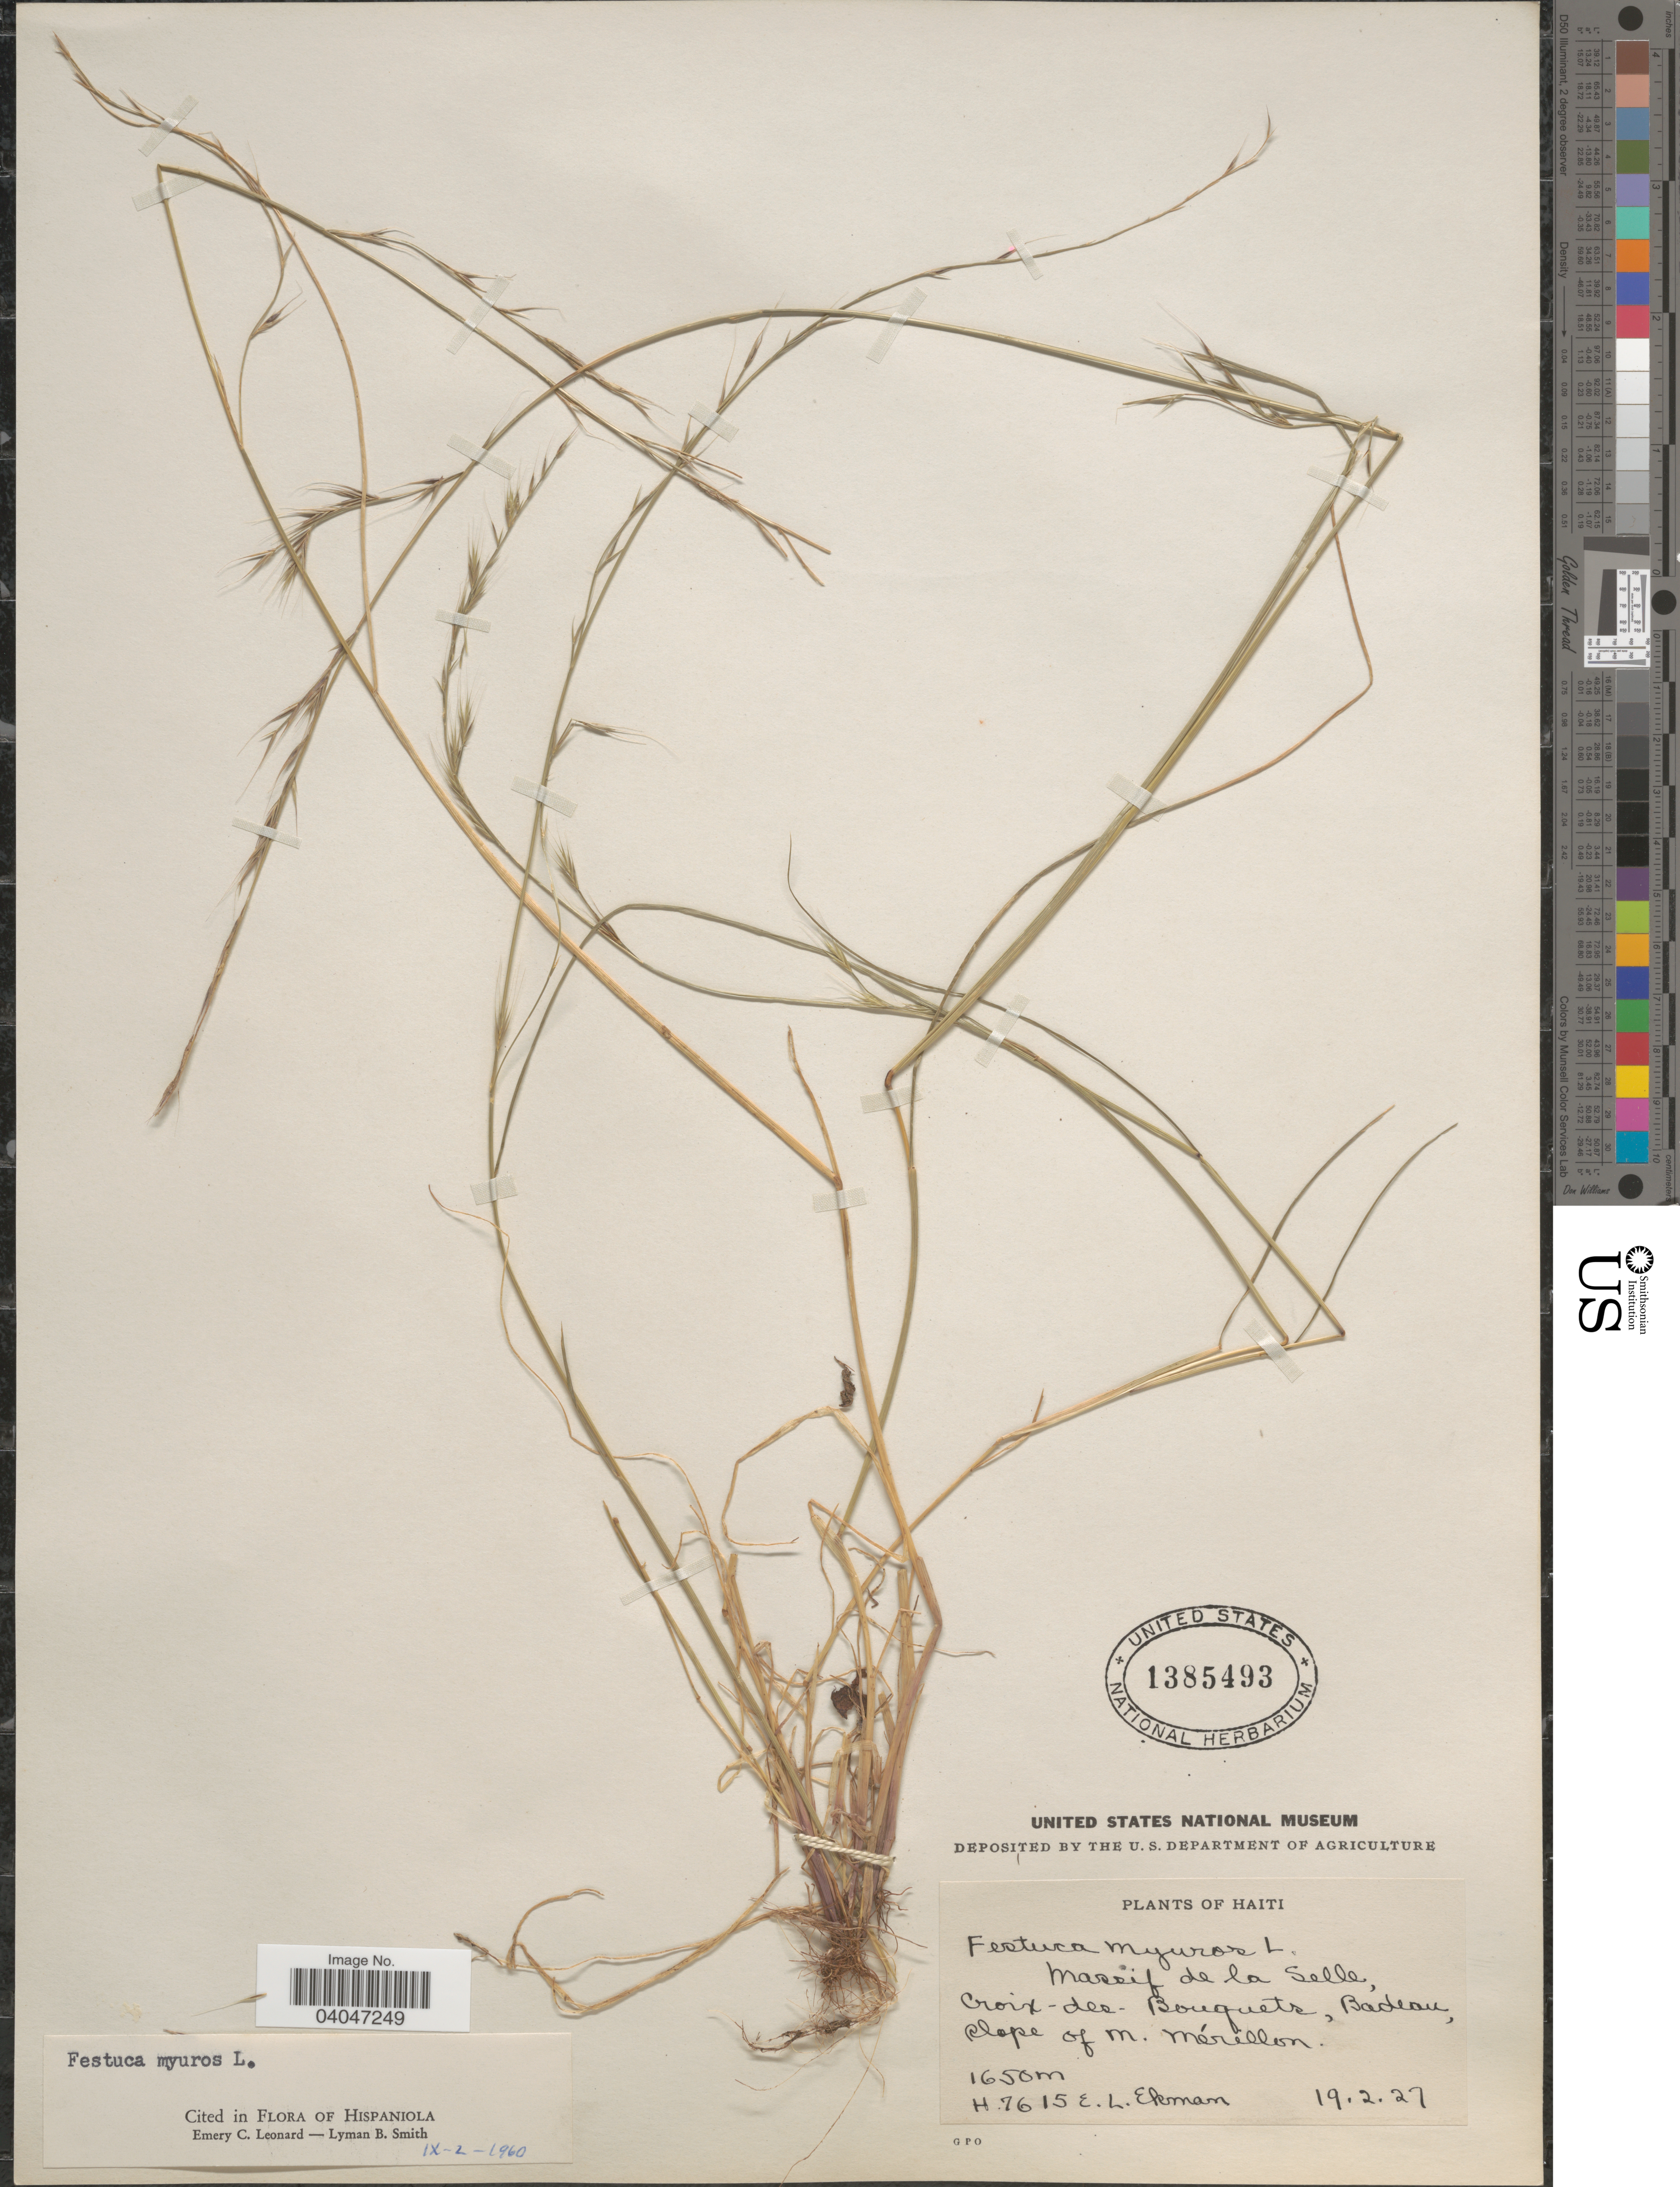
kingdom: Plantae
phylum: Tracheophyta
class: Liliopsida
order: Poales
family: Poaceae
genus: Festuca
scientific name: Festuca myuros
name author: L.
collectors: E. L. Ekman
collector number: H7615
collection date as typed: Transcribed d/m/y: 19/2/27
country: Haiti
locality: Massif de la Selle, Croix-des-Bouquets, Badeau, slope of M. Mérillon.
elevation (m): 1650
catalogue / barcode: US 1385493